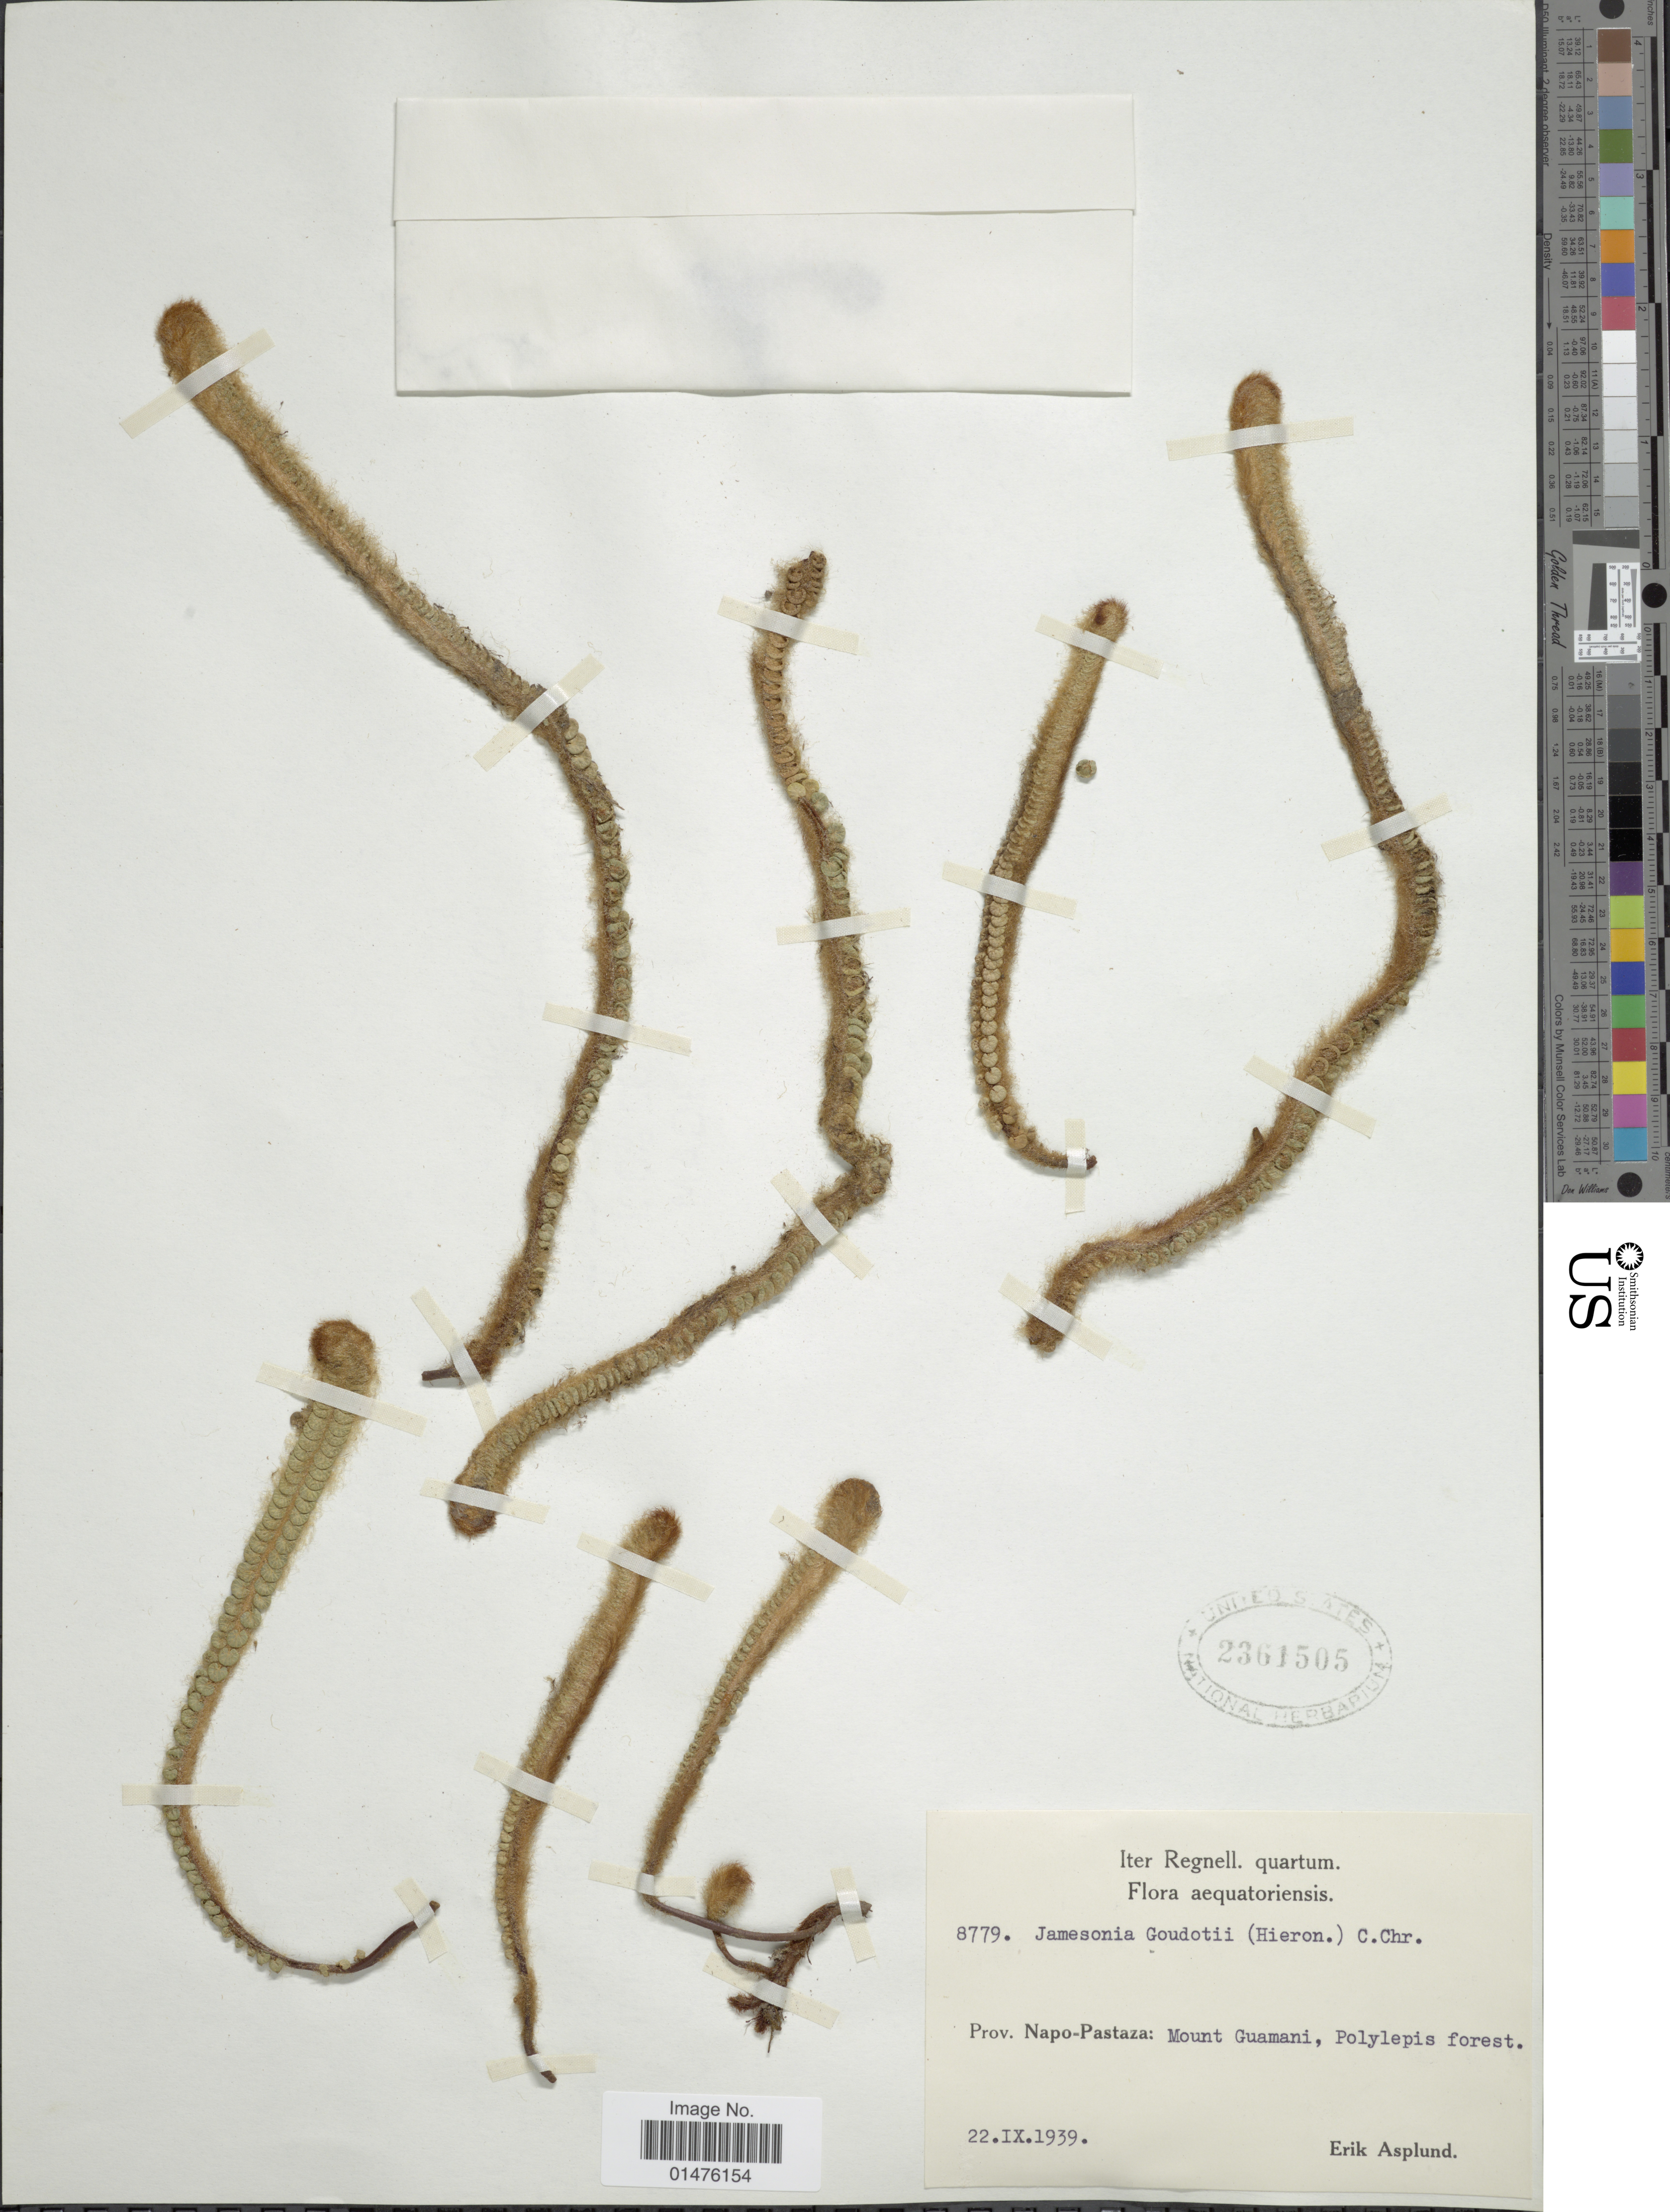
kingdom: Plantae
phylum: Tracheophyta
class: Polypodiopsida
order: Polypodiales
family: Pteridaceae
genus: Jamesonia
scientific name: Jamesonia goudotii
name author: (Hieron.) C. Chr.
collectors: E. Asplund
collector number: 8779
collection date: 1939-09-22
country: Ecuador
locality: Prov. Napo-Pastaza: Mount Guamani, Polylepis forest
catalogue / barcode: US 2361505